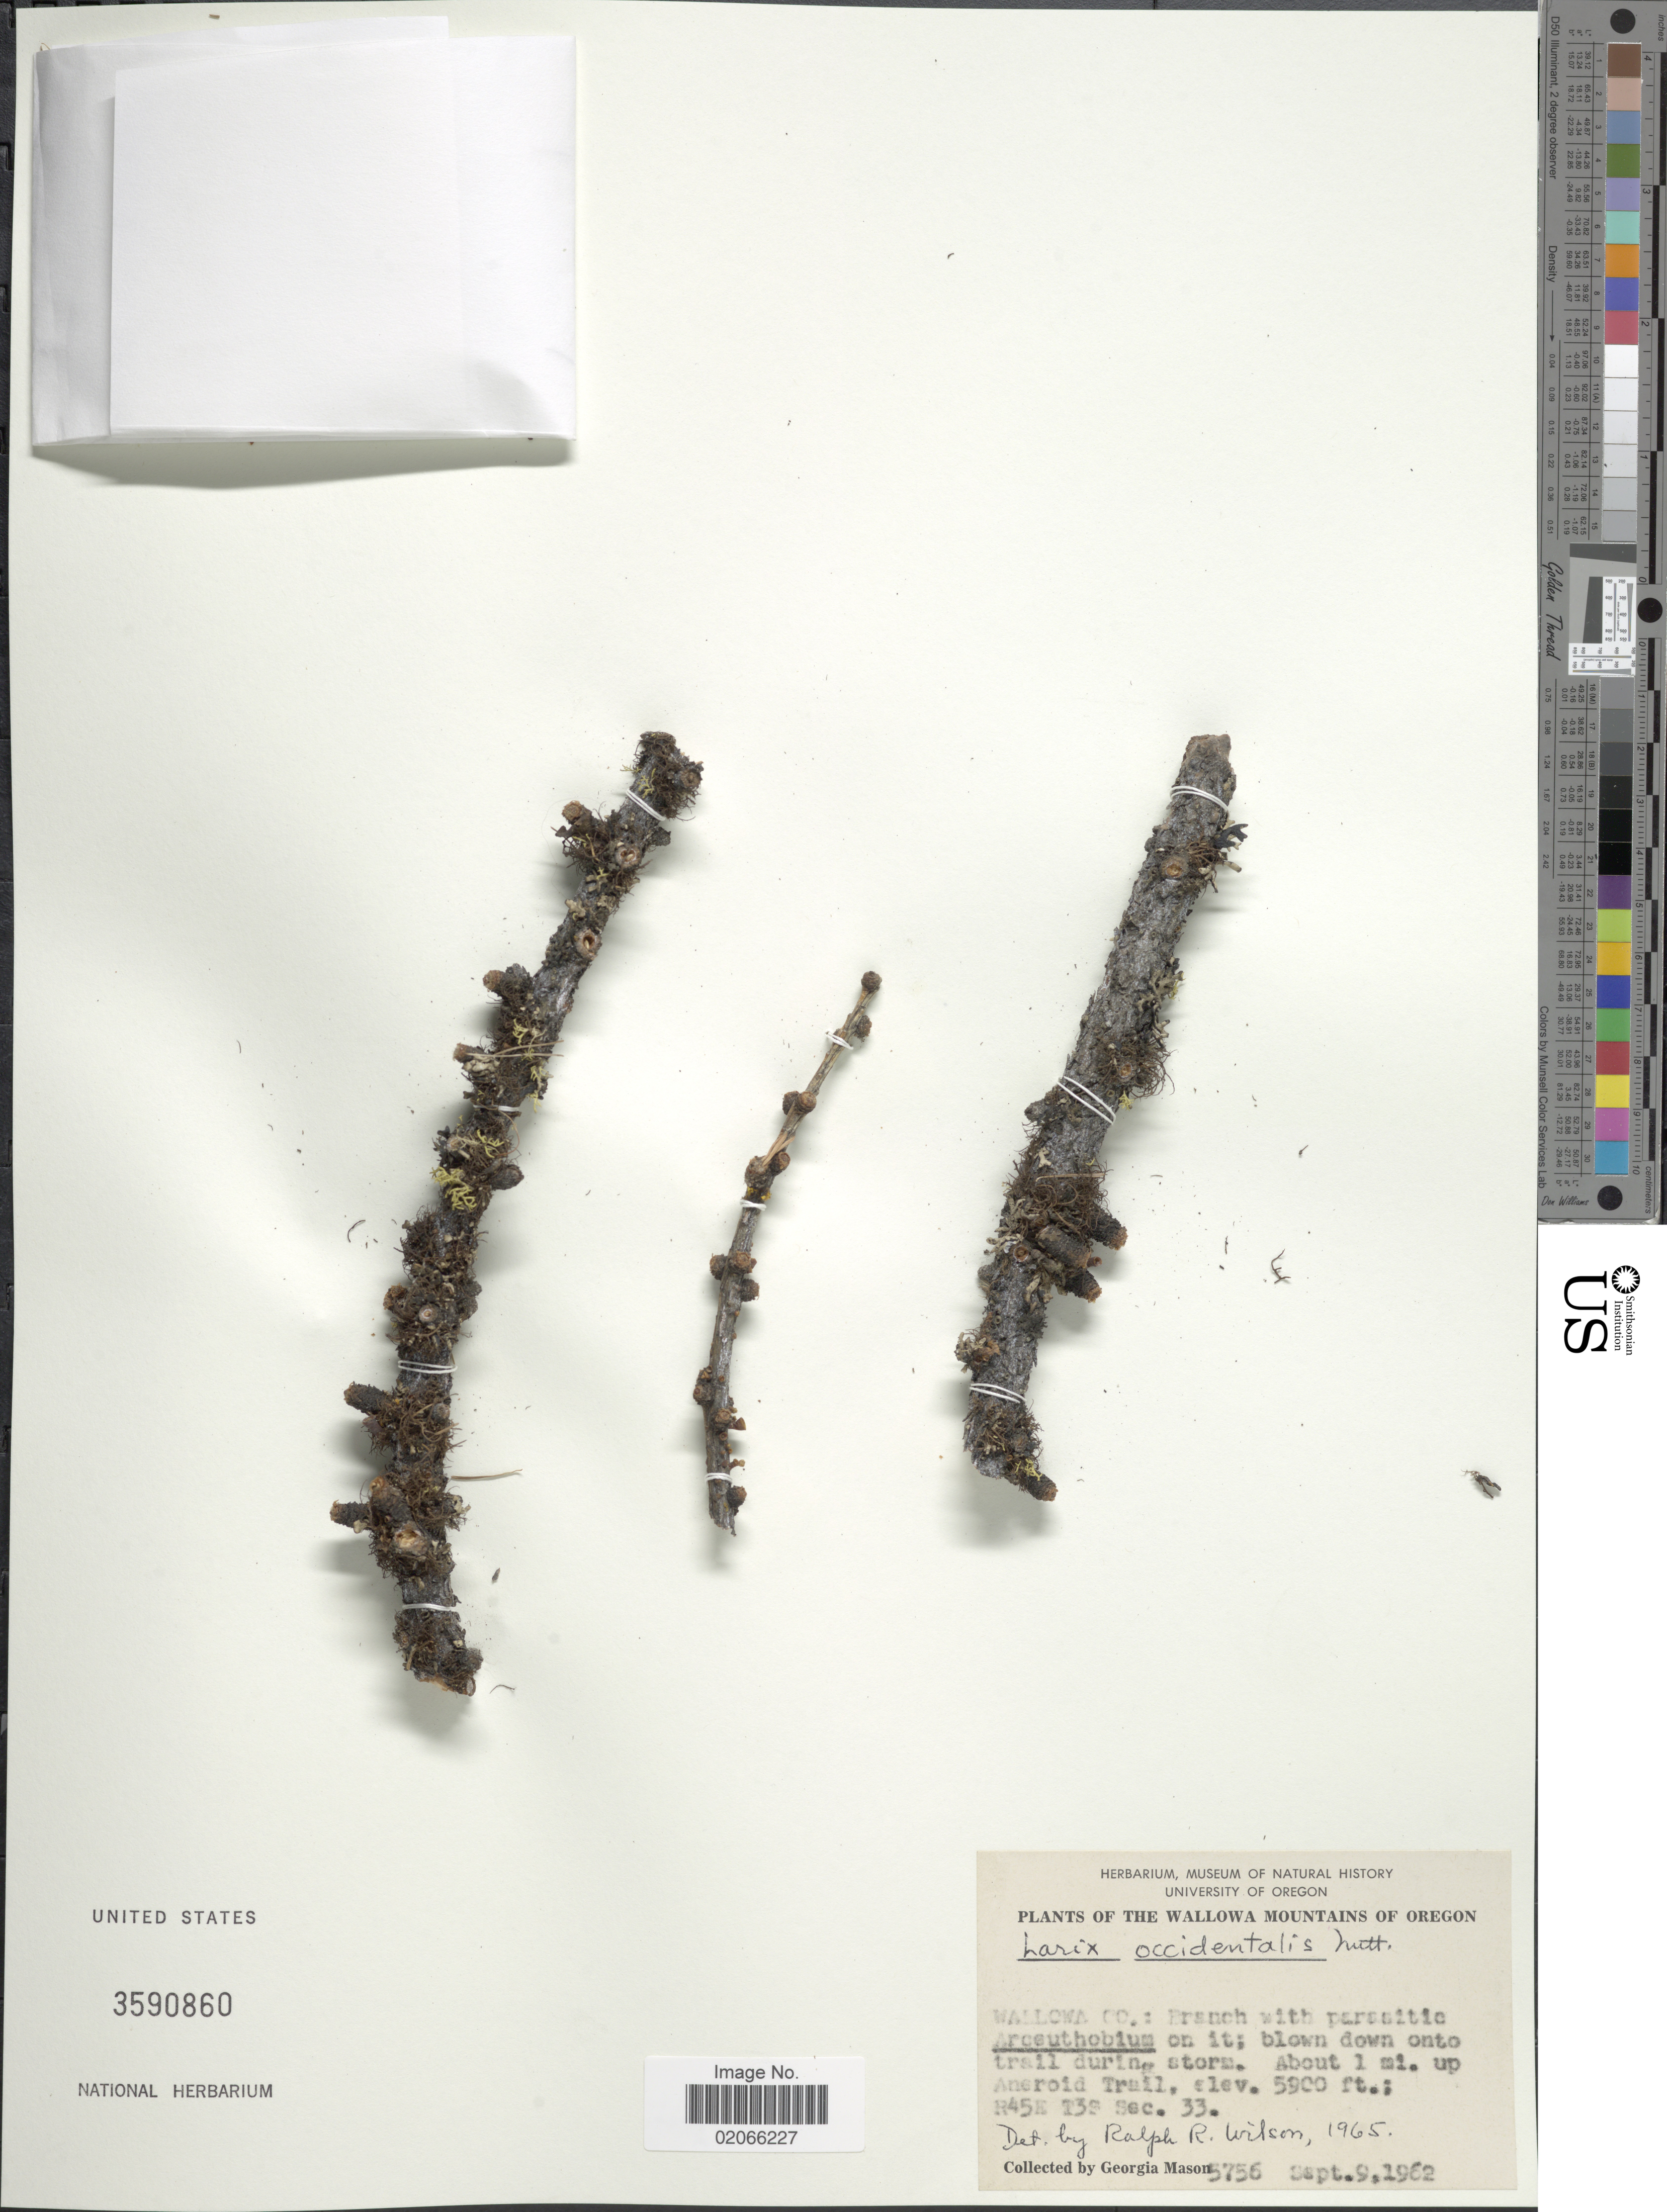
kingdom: Plantae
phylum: Tracheophyta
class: Pinopsida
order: Pinales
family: Pinaceae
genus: Larix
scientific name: Larix occidentalis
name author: Nutt.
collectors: G. Mason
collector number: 5756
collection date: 1962-09-09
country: United States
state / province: Oregon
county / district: Wallowa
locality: Wallowa Mountains of Oregon. Wallowa Co: About 1 mi. up Arnold Trail. R45E T3S, Sec.33.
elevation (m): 1798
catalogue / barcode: US 3590860